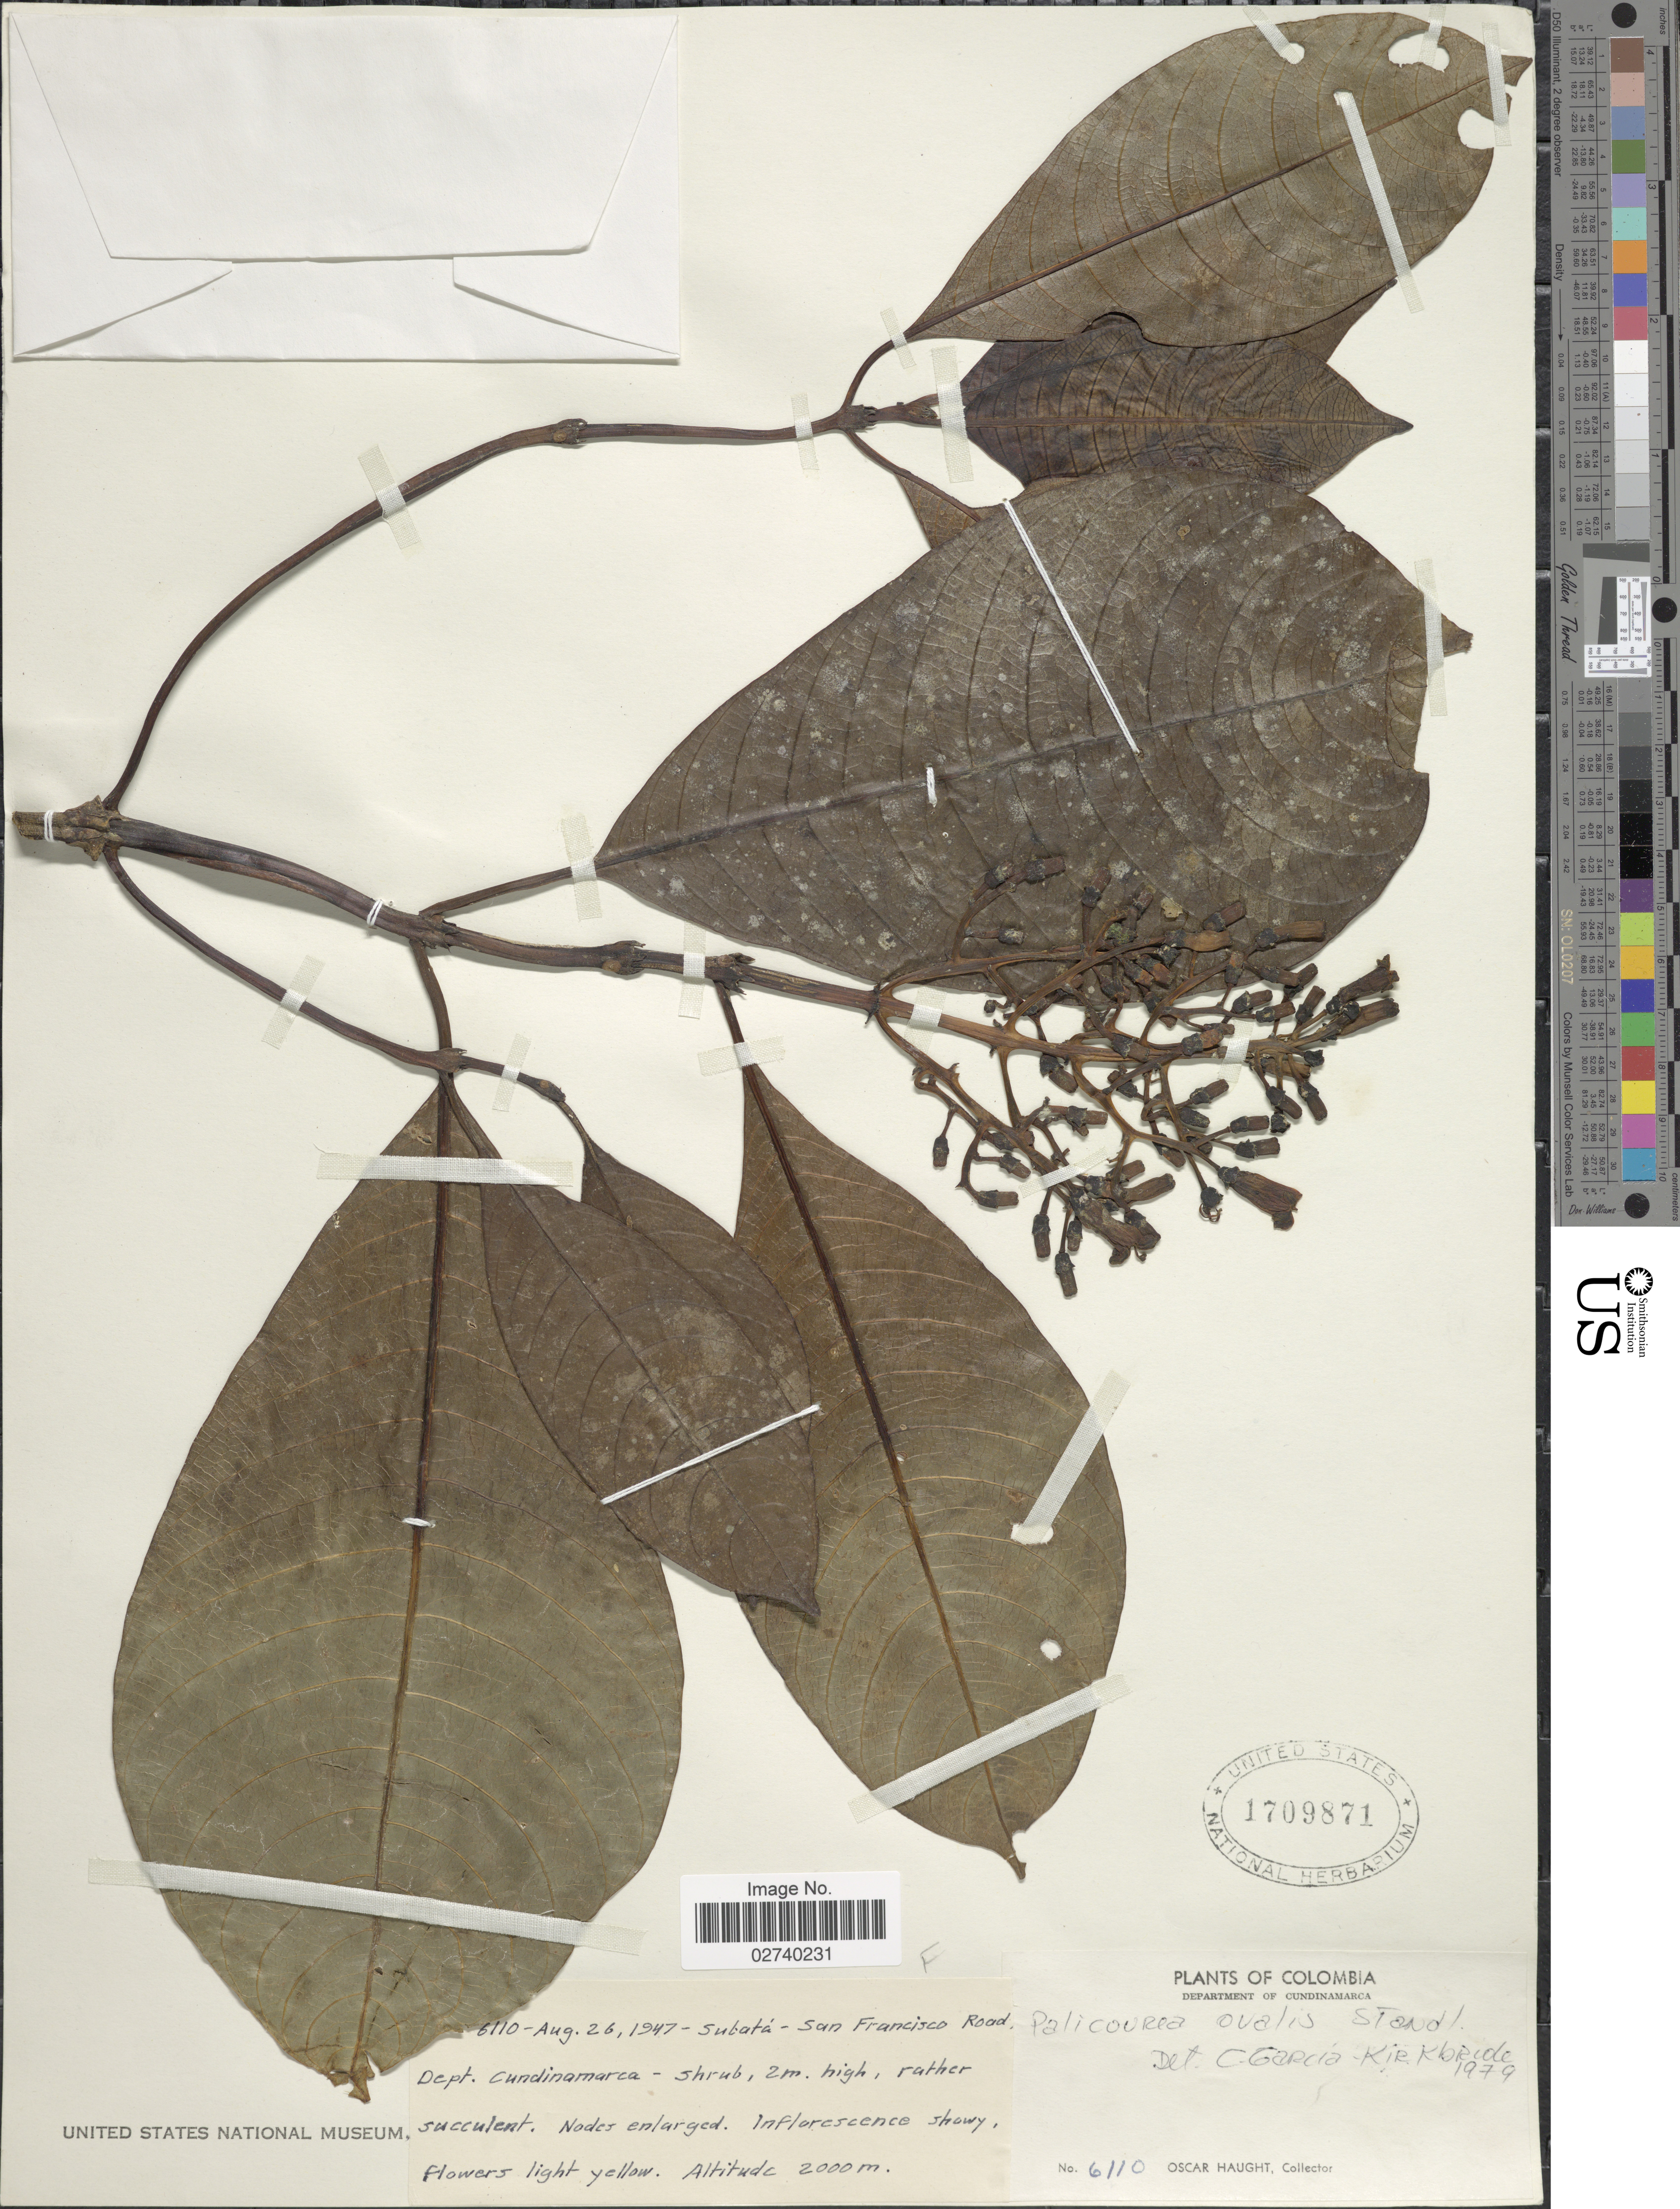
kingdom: Plantae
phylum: Tracheophyta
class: Magnoliopsida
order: Gentianales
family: Rubiaceae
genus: Palicourea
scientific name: Palicourea ovalis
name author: Standl.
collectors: O. Haught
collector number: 6110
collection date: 1947-08-26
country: Colombia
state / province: Cundinamarca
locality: Subata, San Francisco Road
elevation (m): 2000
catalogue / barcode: US 1709871